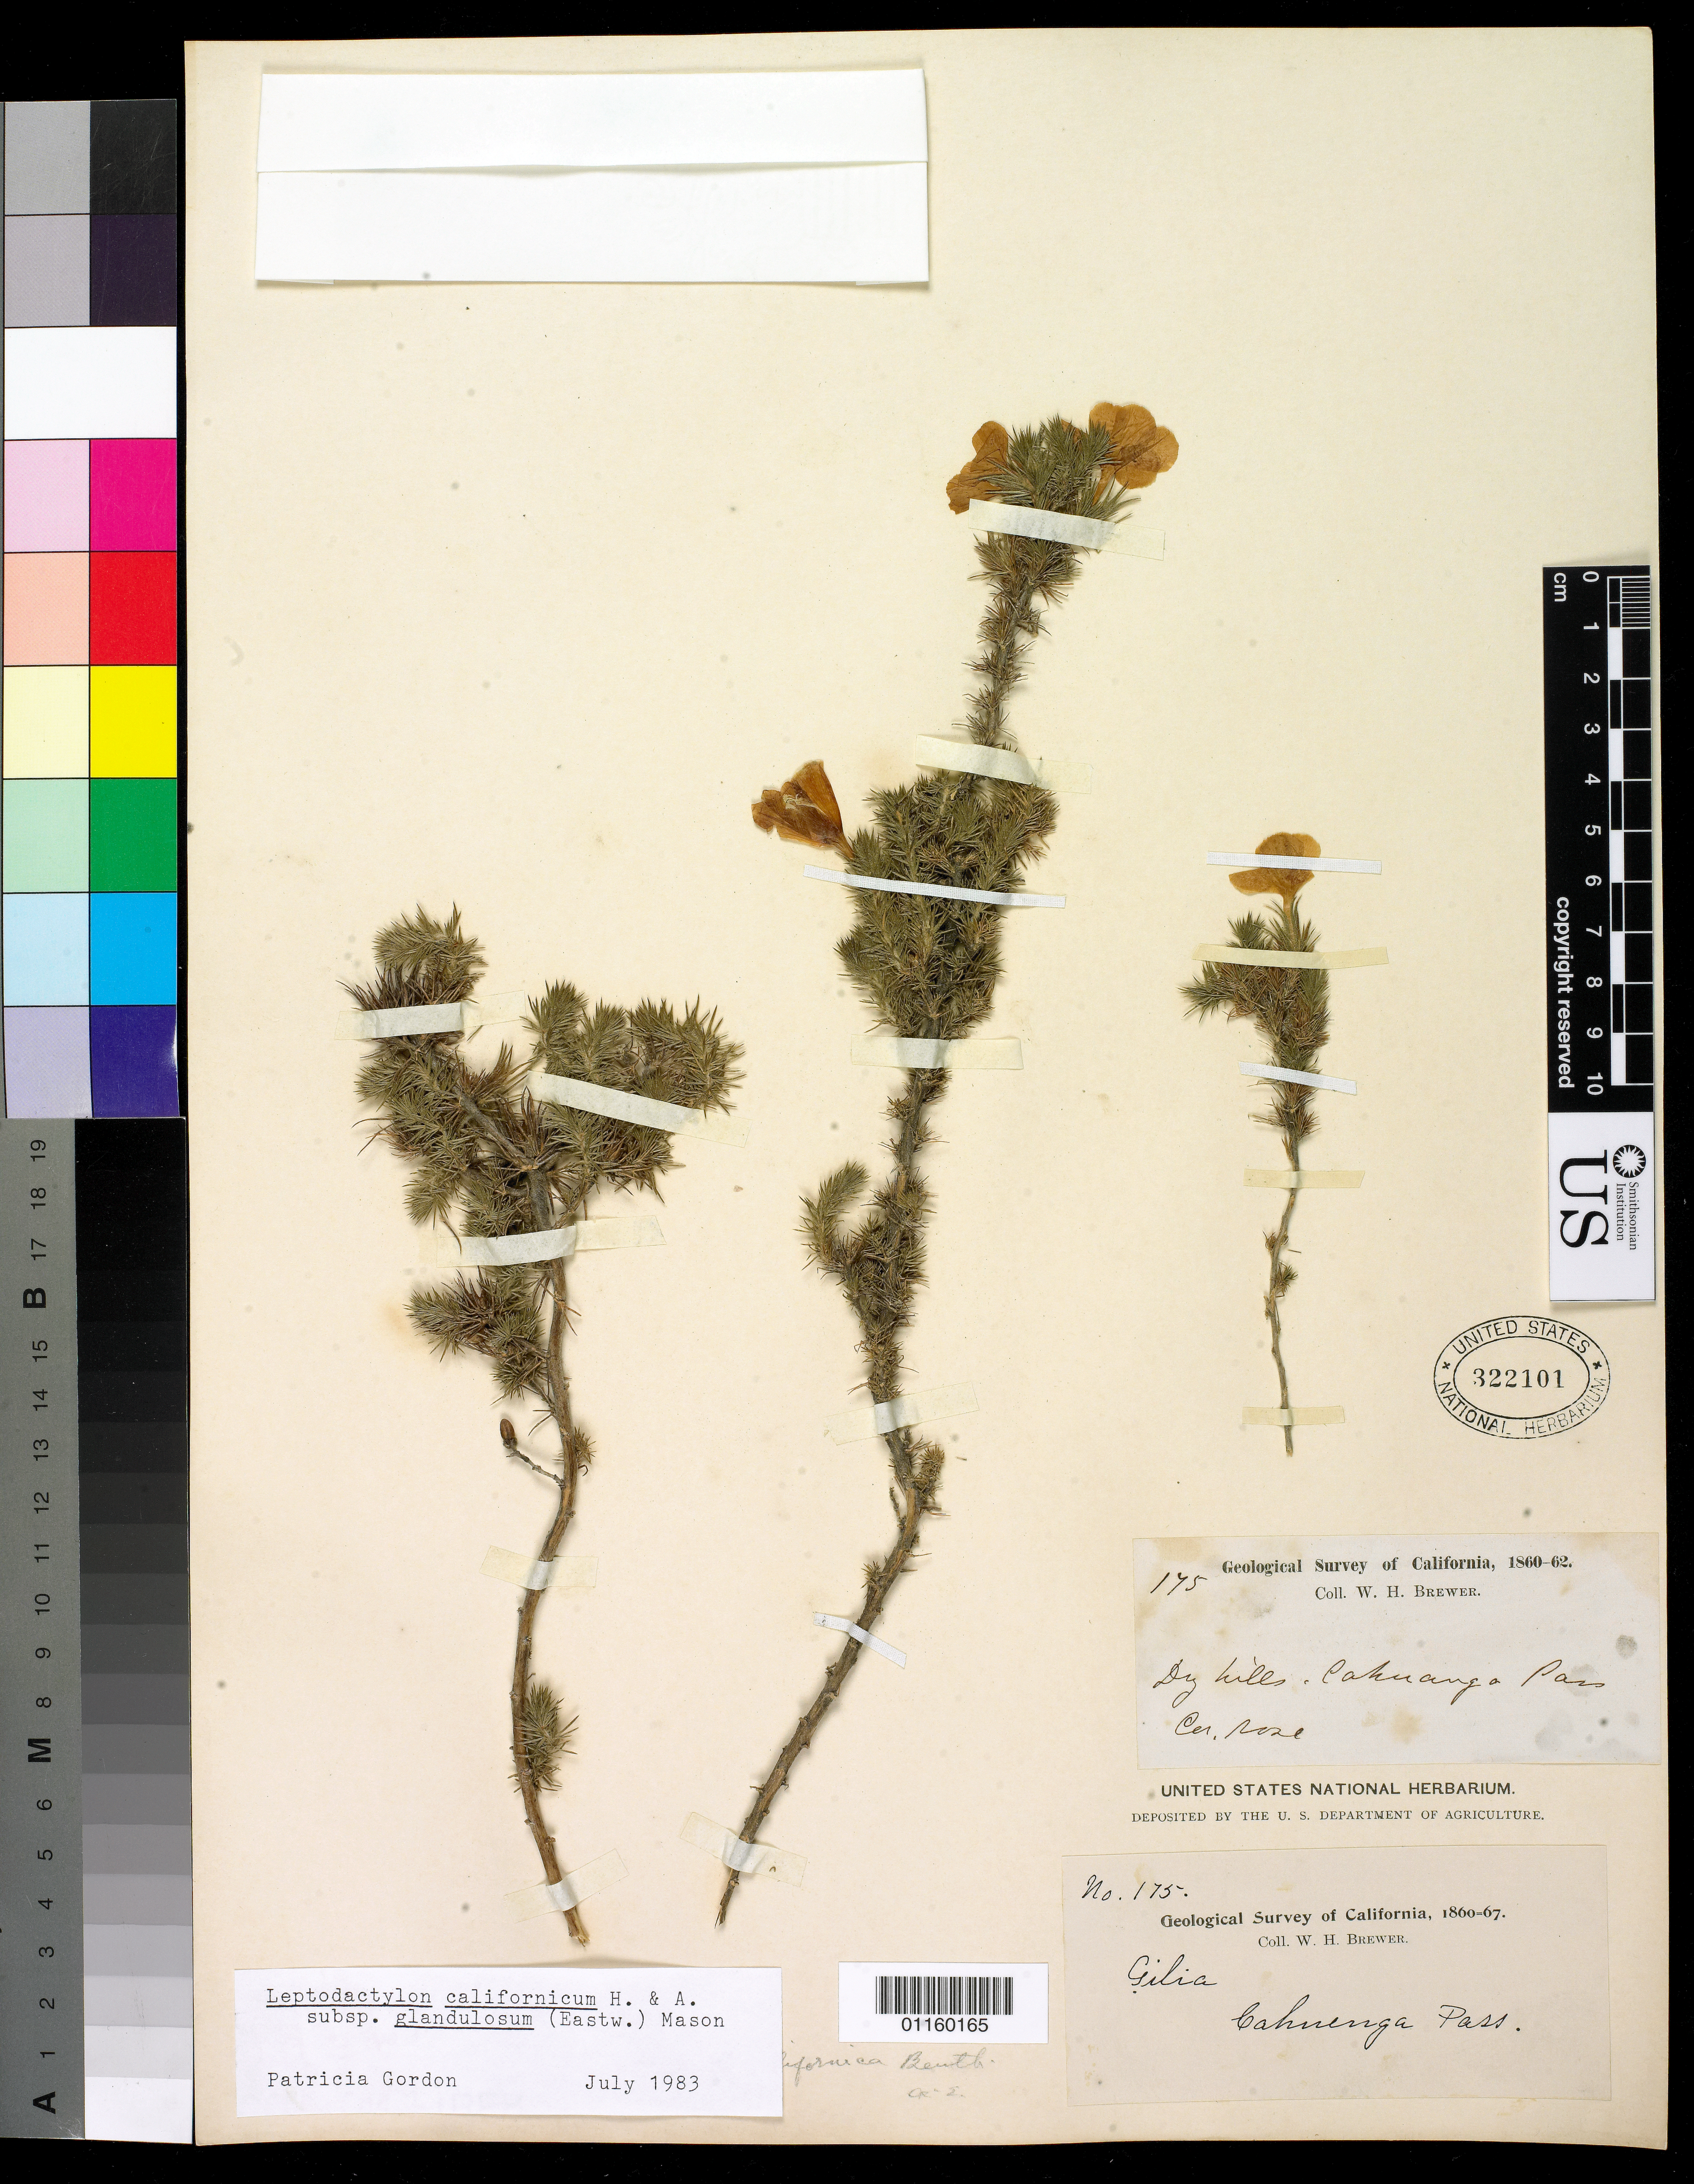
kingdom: Plantae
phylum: Tracheophyta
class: Magnoliopsida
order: Ericales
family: Polemoniaceae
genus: Linanthus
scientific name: Linanthus californicus subsp. glandulosus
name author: (Eastw.) J.M. Porter & R. Patt.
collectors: W. H. Brewer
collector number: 175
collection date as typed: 1860 to -- --- 1867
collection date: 1860/1867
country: United States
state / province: California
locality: Cahuenga Pass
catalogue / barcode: US 322101